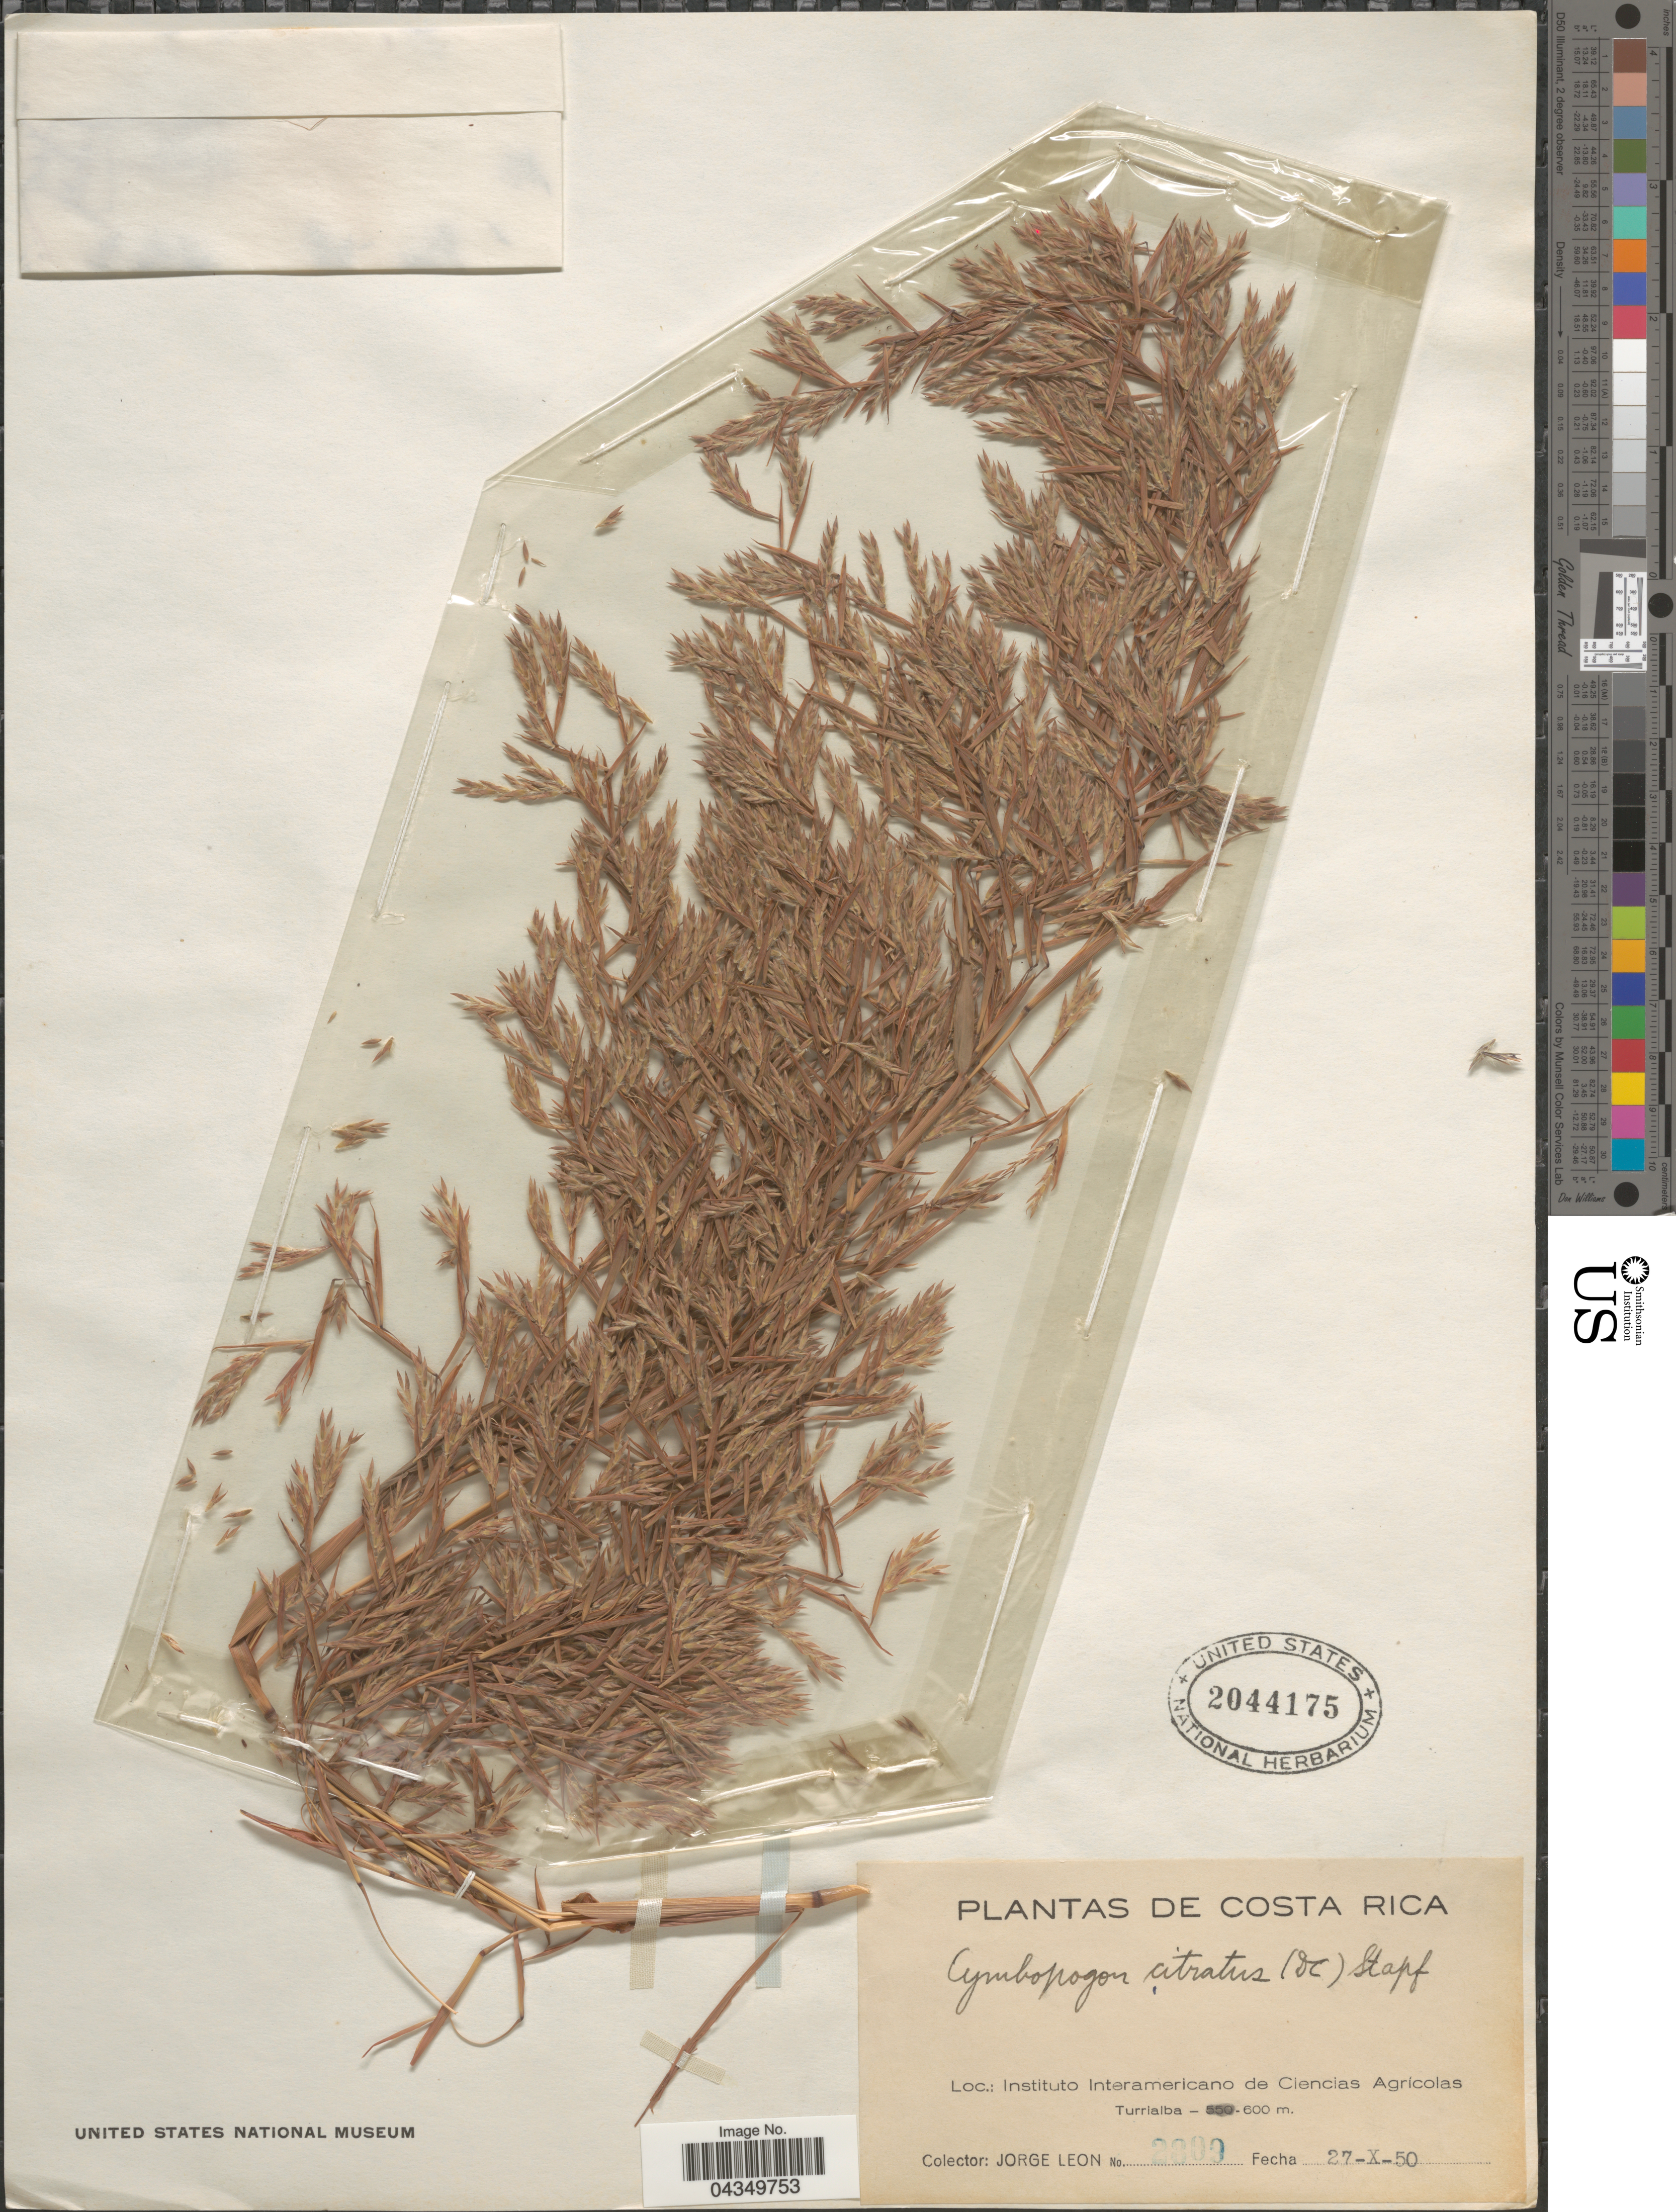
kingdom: Plantae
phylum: Tracheophyta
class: Liliopsida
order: Poales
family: Poaceae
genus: Cymbopogon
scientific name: Cymbopogon citratus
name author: (DC.) Stapf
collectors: J. León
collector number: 2809*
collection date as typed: Transcribed d/m/y: 27/10/50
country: Costa Rica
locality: Instituto Interamericano de Ciencias Agricolas. Turrialba.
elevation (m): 600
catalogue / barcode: US 2044175